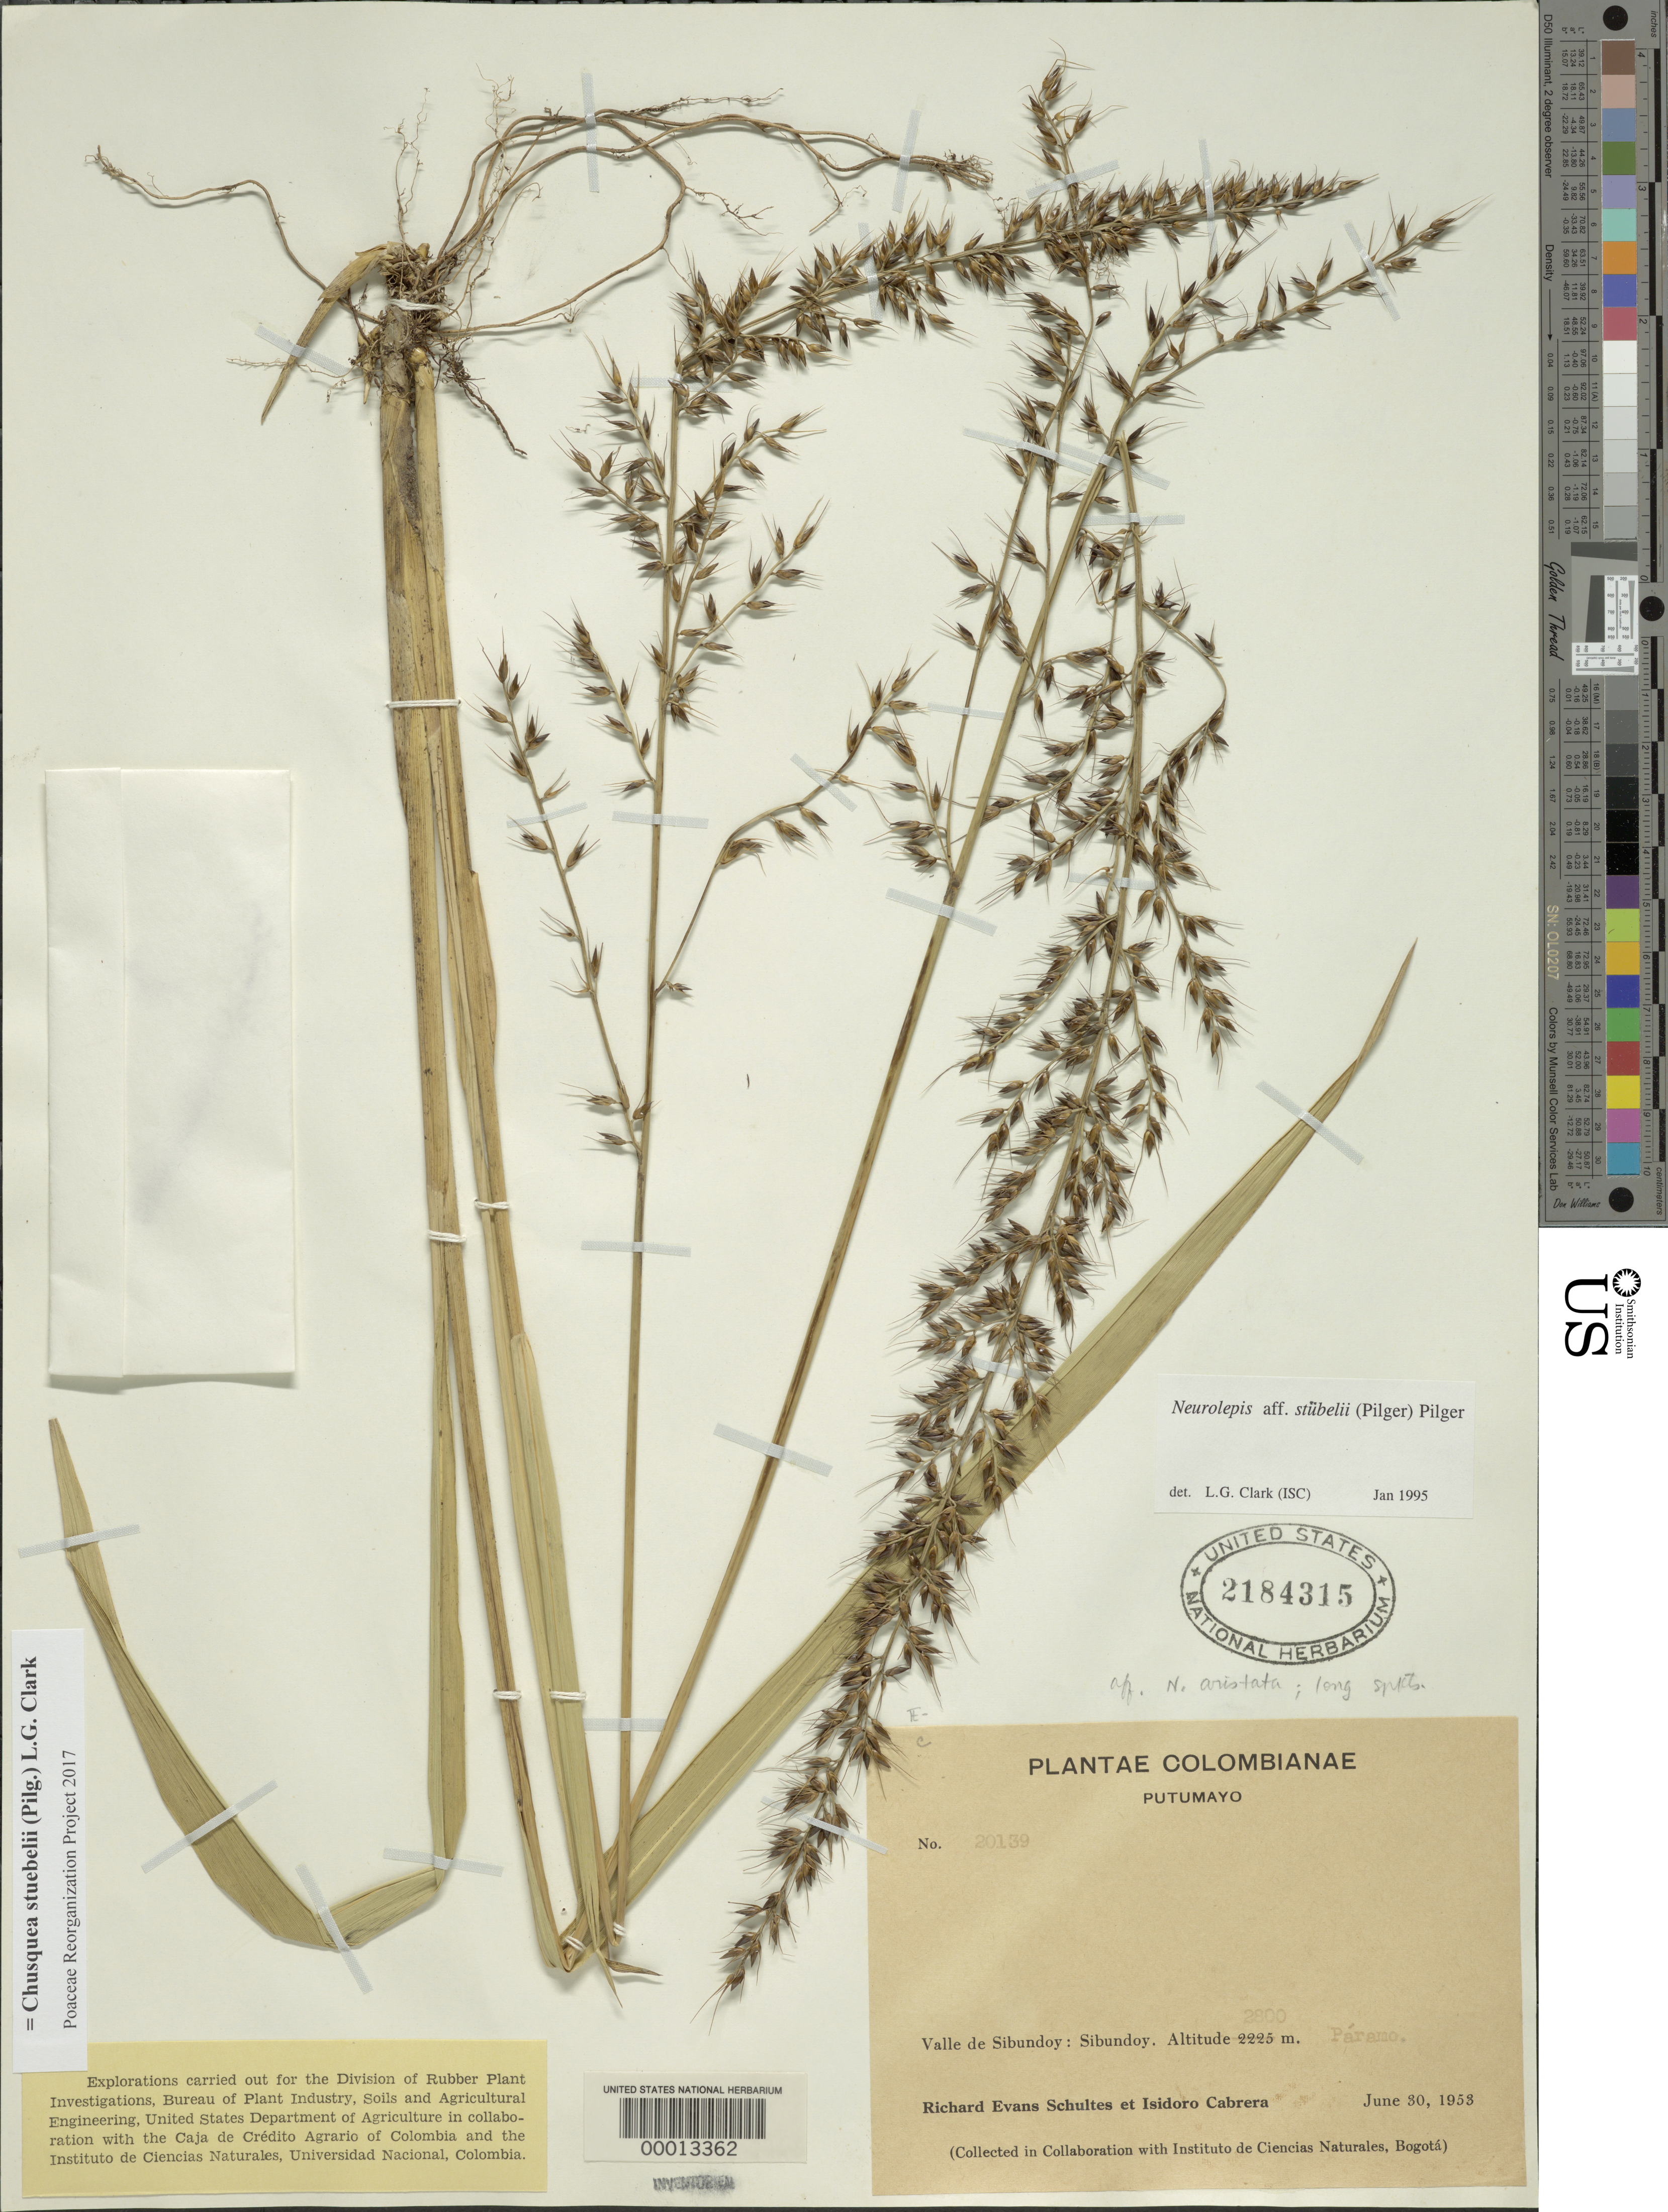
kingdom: Plantae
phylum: Tracheophyta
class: Liliopsida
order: Poales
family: Poaceae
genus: Chusquea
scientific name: Chusquea stuebelii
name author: (Pilg.) L.G. Clark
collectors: R. E. Schultes & I. Cabrera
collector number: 20139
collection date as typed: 30 Jun 1953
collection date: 1953-06-30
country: Colombia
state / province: Putumayo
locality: Valle de Sibundoy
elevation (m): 2800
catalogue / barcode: US 2184315